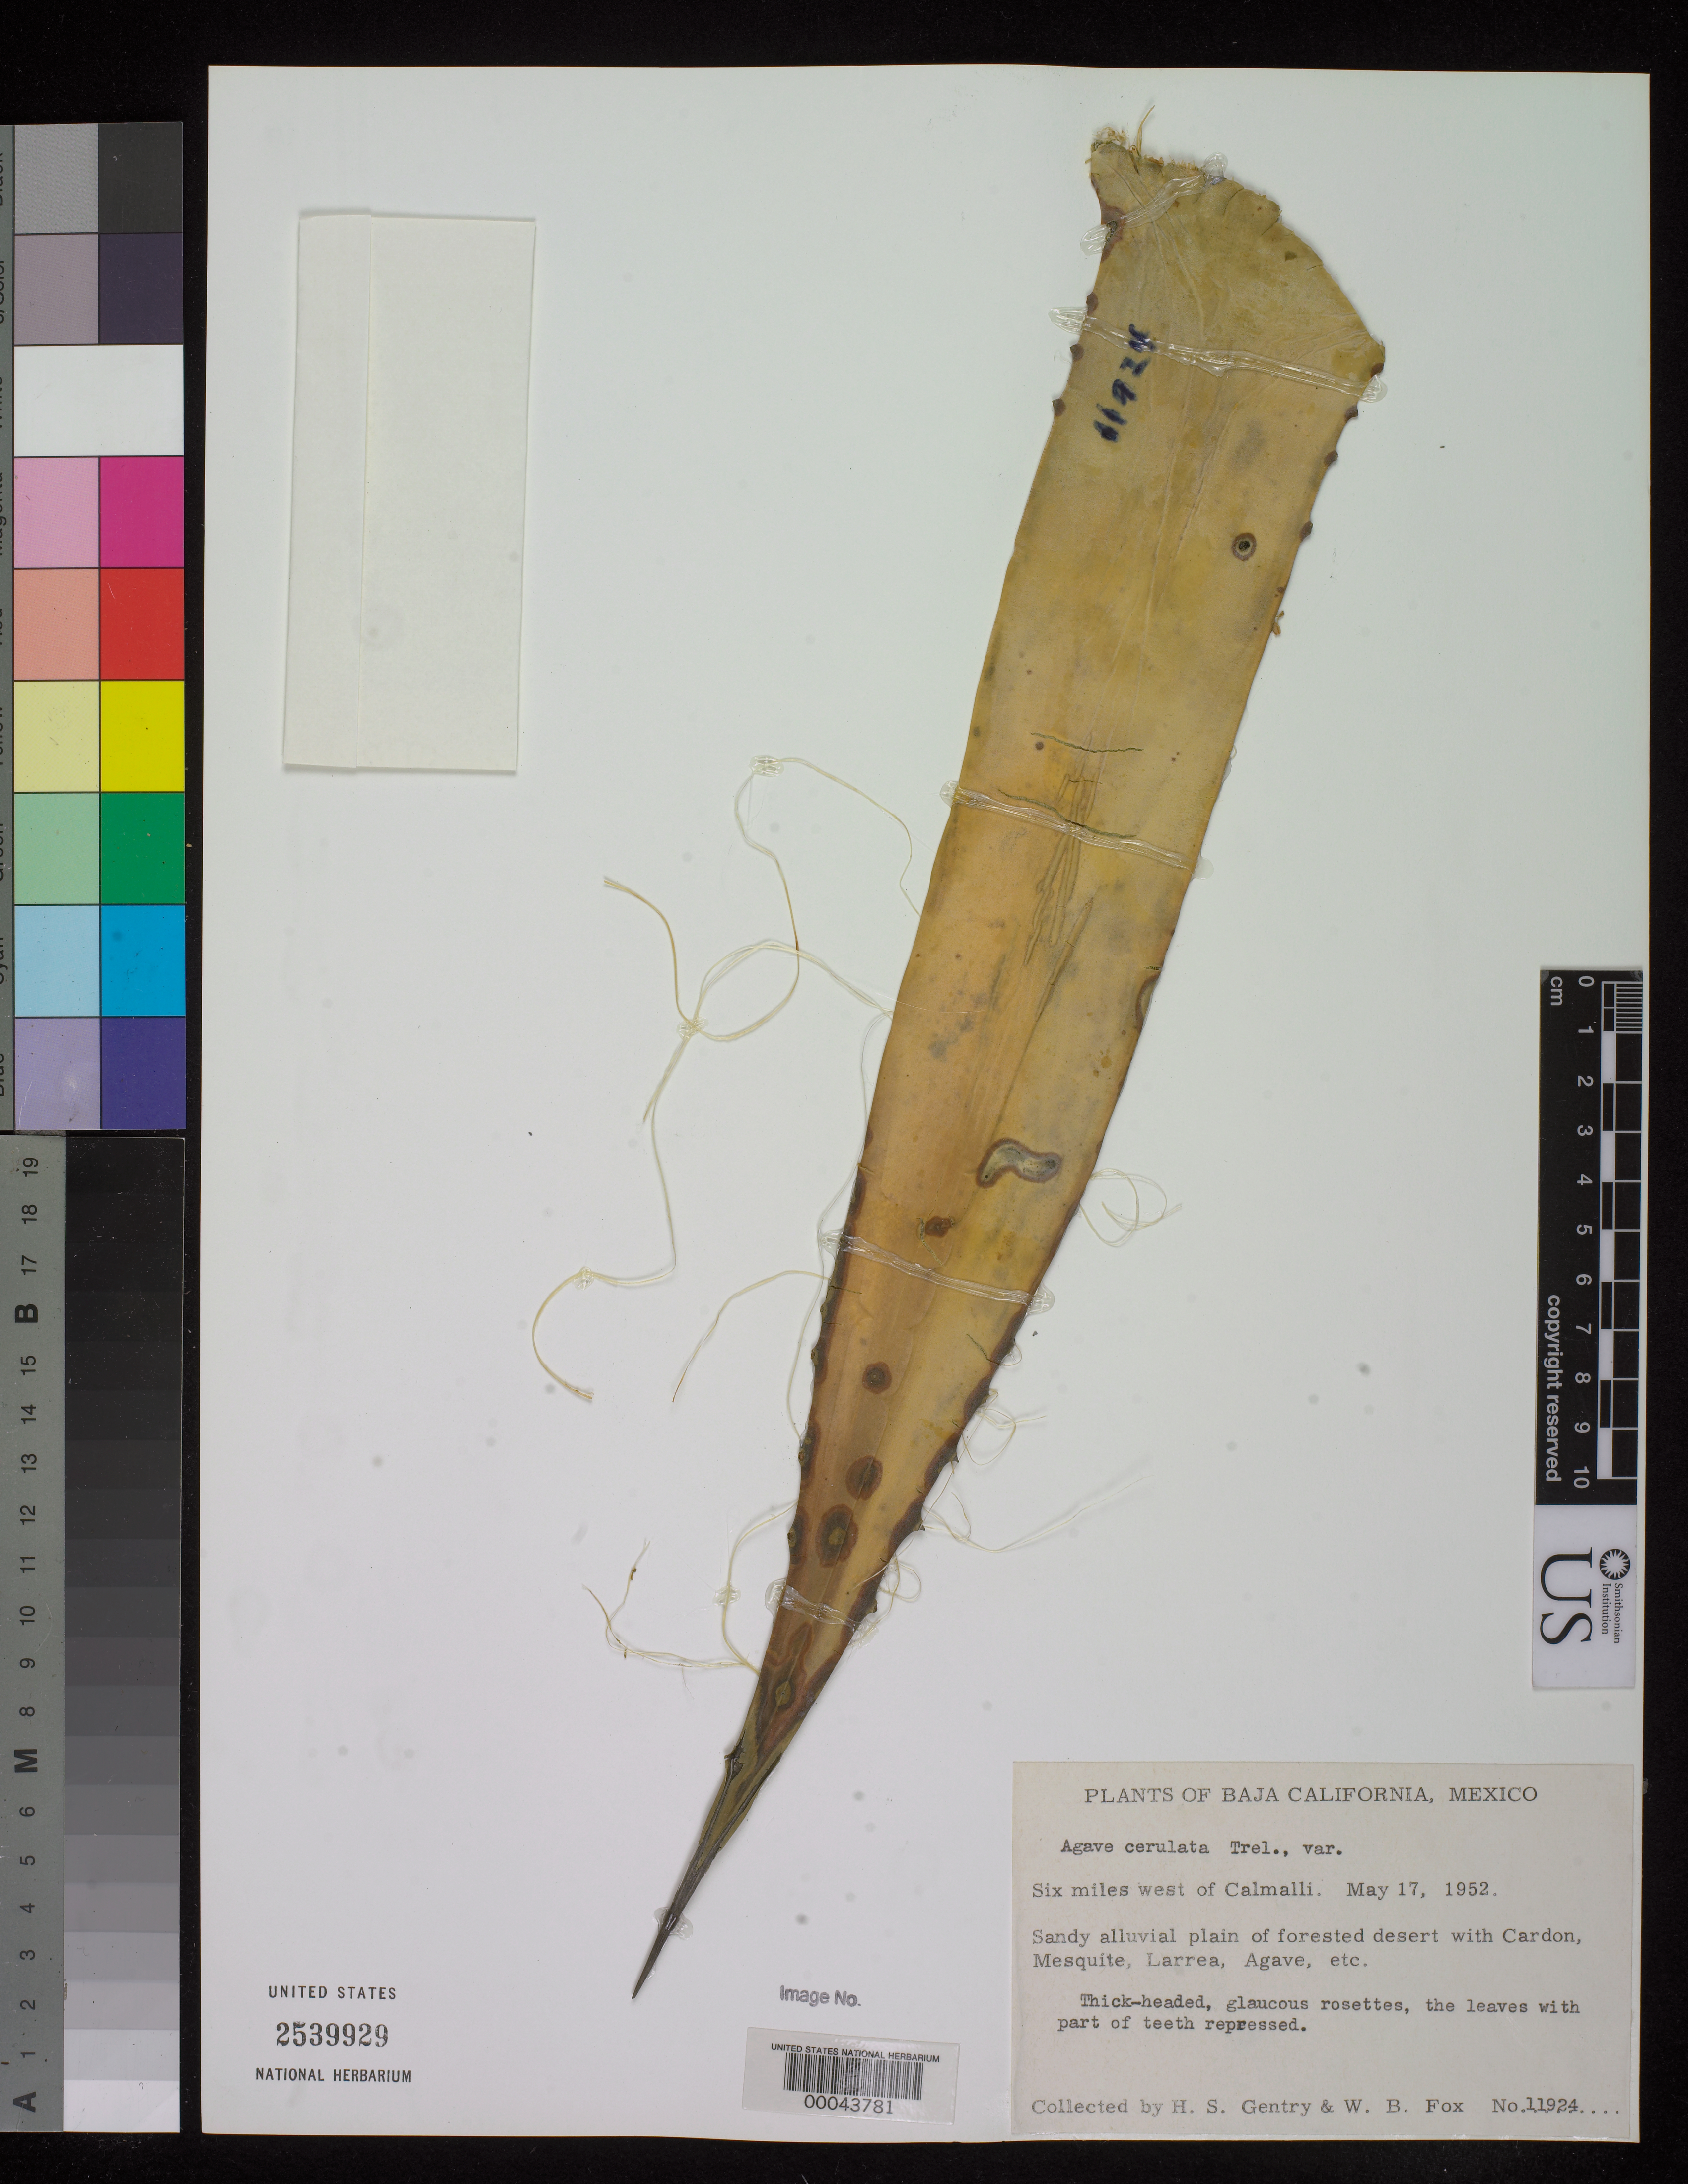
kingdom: Plantae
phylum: Tracheophyta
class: Liliopsida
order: Asparagales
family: Asparagaceae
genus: Agave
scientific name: Agave cerulata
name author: Trel.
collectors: H. S. Gentry & W. B. Fox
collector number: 11924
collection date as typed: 17 May 1952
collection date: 1952-05-17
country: Mexico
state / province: Baja California Sur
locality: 6 mi W of Calmalli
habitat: Sandy alluvial plain of forested desert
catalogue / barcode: US 2539929